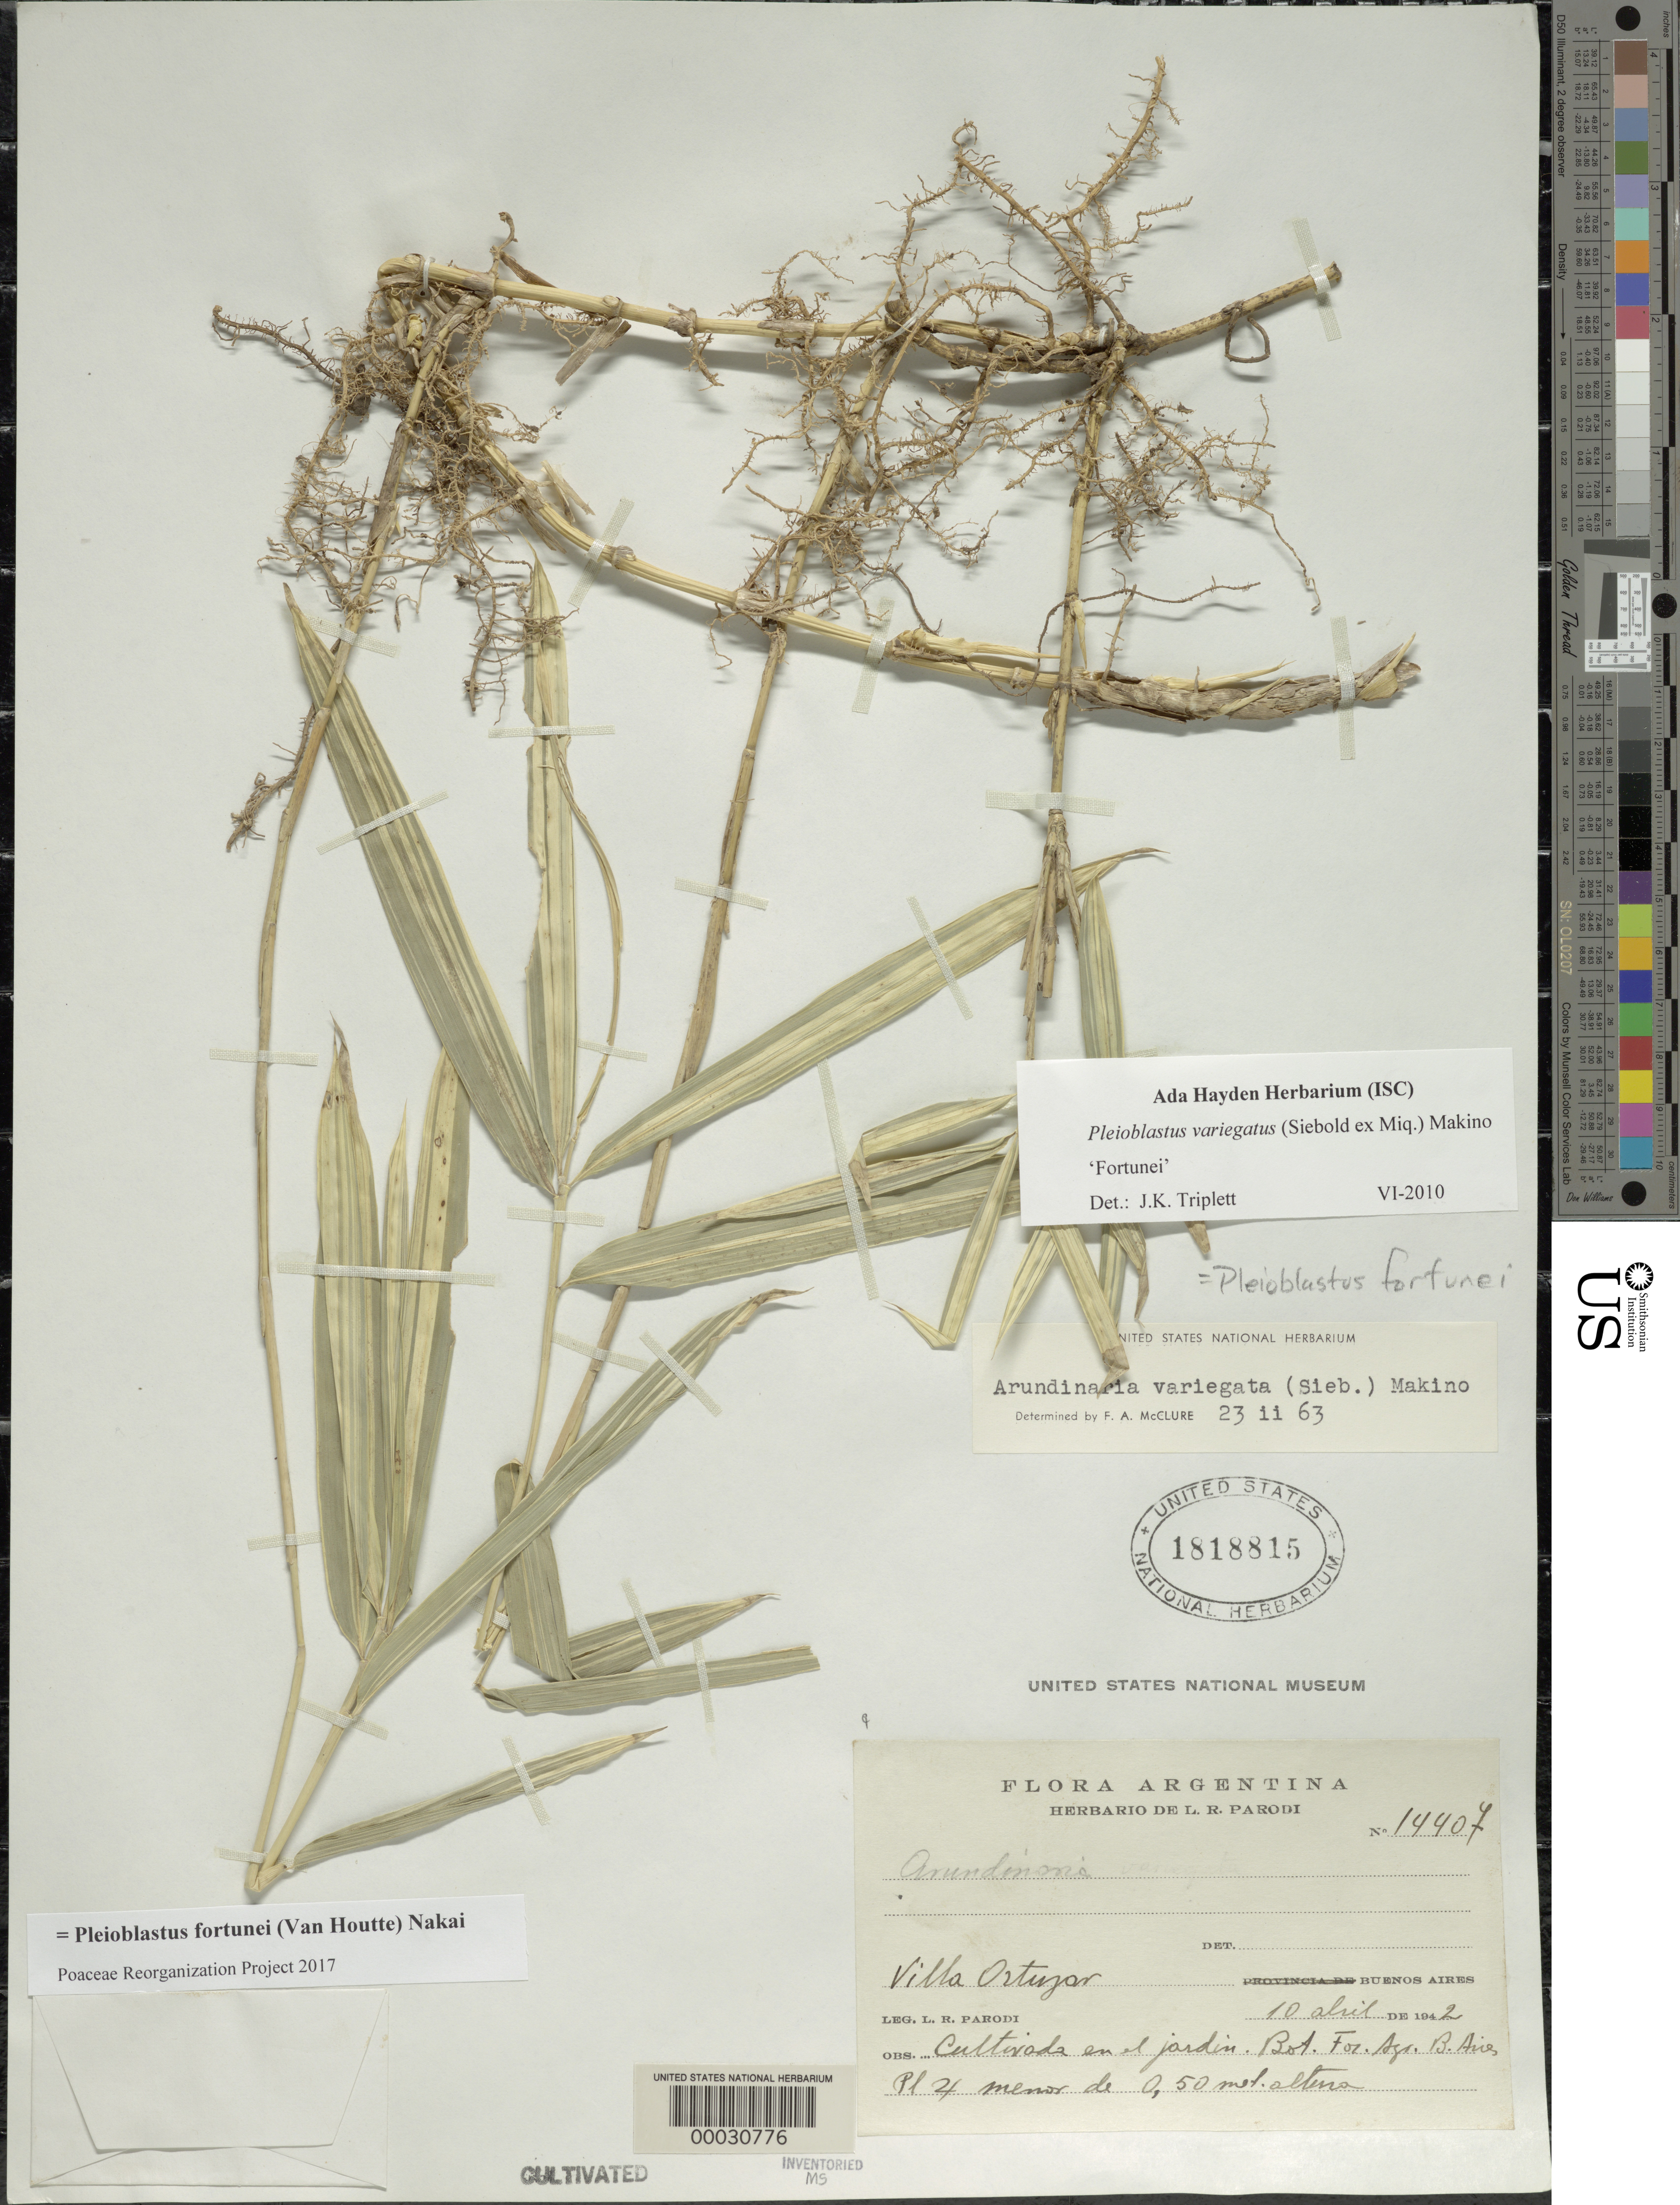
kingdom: Plantae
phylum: Tracheophyta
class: Liliopsida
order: Poales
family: Poaceae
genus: Pleioblastus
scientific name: Pleioblastus fortunei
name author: (Van Houtte) Nakai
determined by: Poaceae Reorganization Project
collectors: L. R. Parodi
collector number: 14407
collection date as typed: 10 Apr 1942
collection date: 1942-04-10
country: Argentina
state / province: Buenos Aires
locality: Ortugar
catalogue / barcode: US 1818815